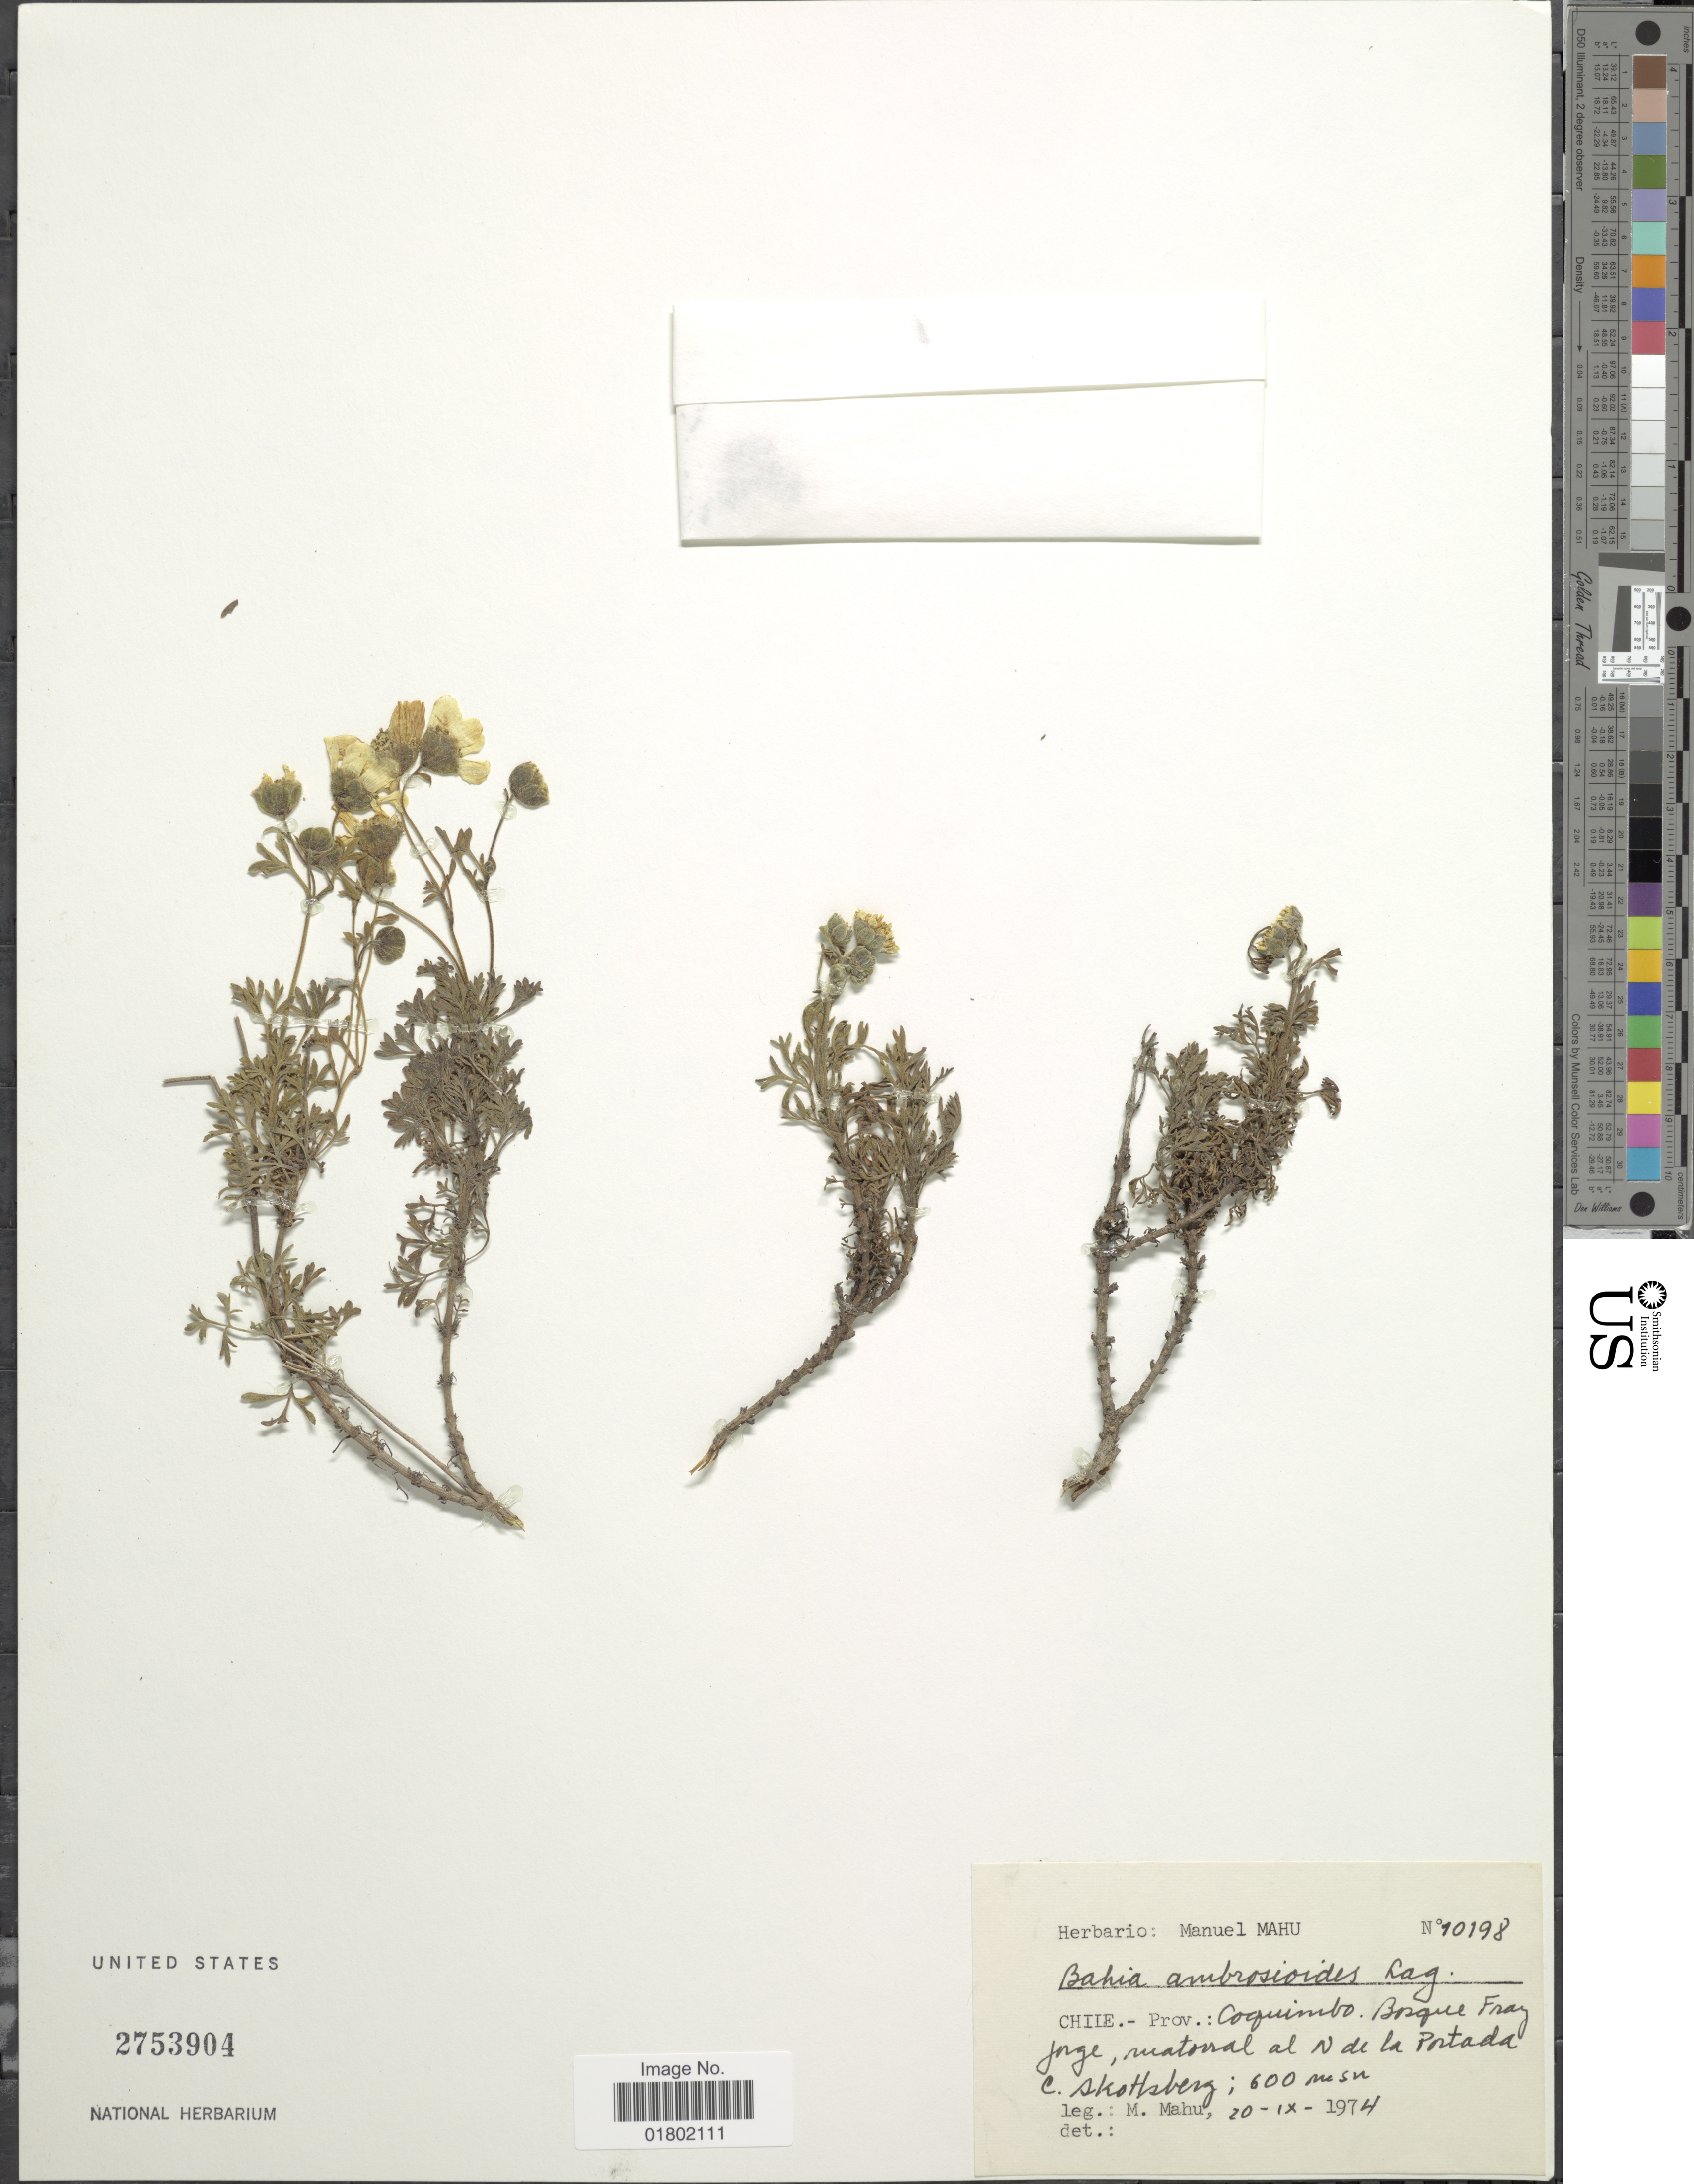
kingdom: Plantae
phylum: Tracheophyta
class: Magnoliopsida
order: Asterales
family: Asteraceae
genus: Bahia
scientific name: Bahia ambrosioides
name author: Lag.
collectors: M. Mahu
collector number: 10198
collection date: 1974-09-20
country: Chile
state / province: Coquimbo (IV)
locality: Bosque Fray jorge, matorral al N de la Portada C. Skottsberg.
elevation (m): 600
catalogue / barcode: US 2753904